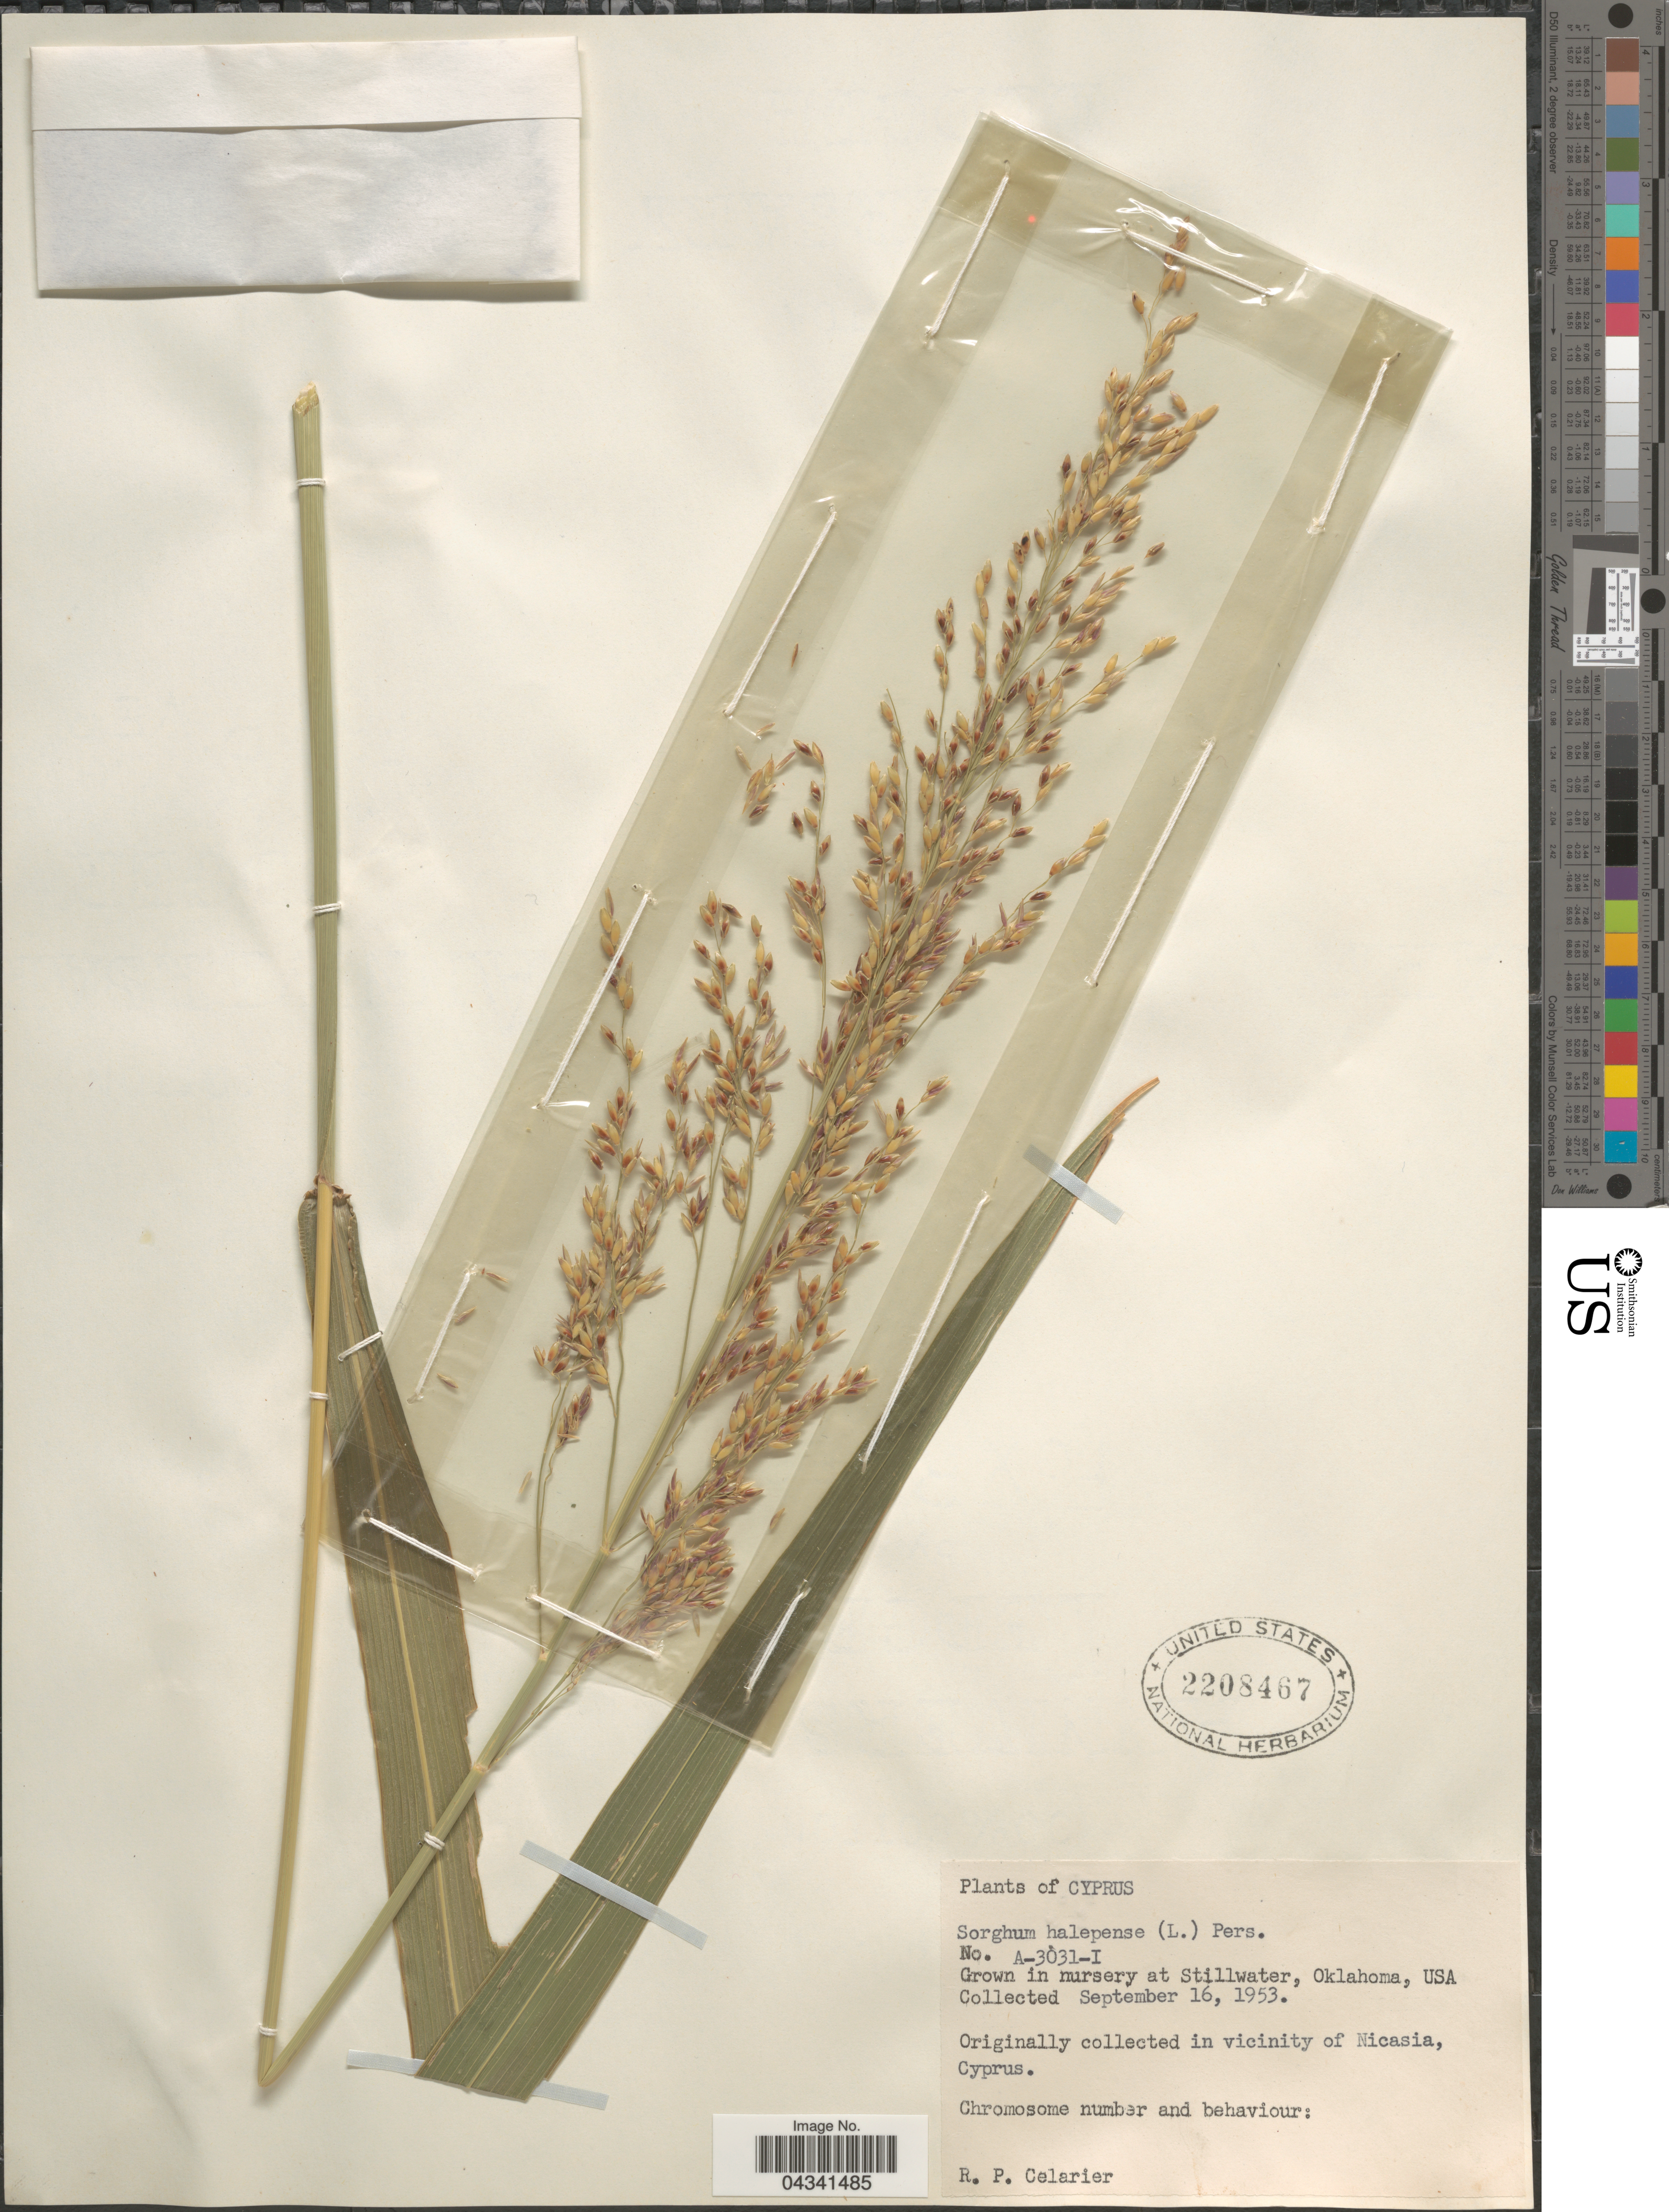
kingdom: Plantae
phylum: Tracheophyta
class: Liliopsida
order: Poales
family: Poaceae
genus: Sorghum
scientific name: Sorghum halepense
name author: (L.) Pers.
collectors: R. Celarier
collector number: A-3031-I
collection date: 1953-09-16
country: United States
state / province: Oklahoma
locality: Grown in nursery at Stillwater.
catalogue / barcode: US 2208467